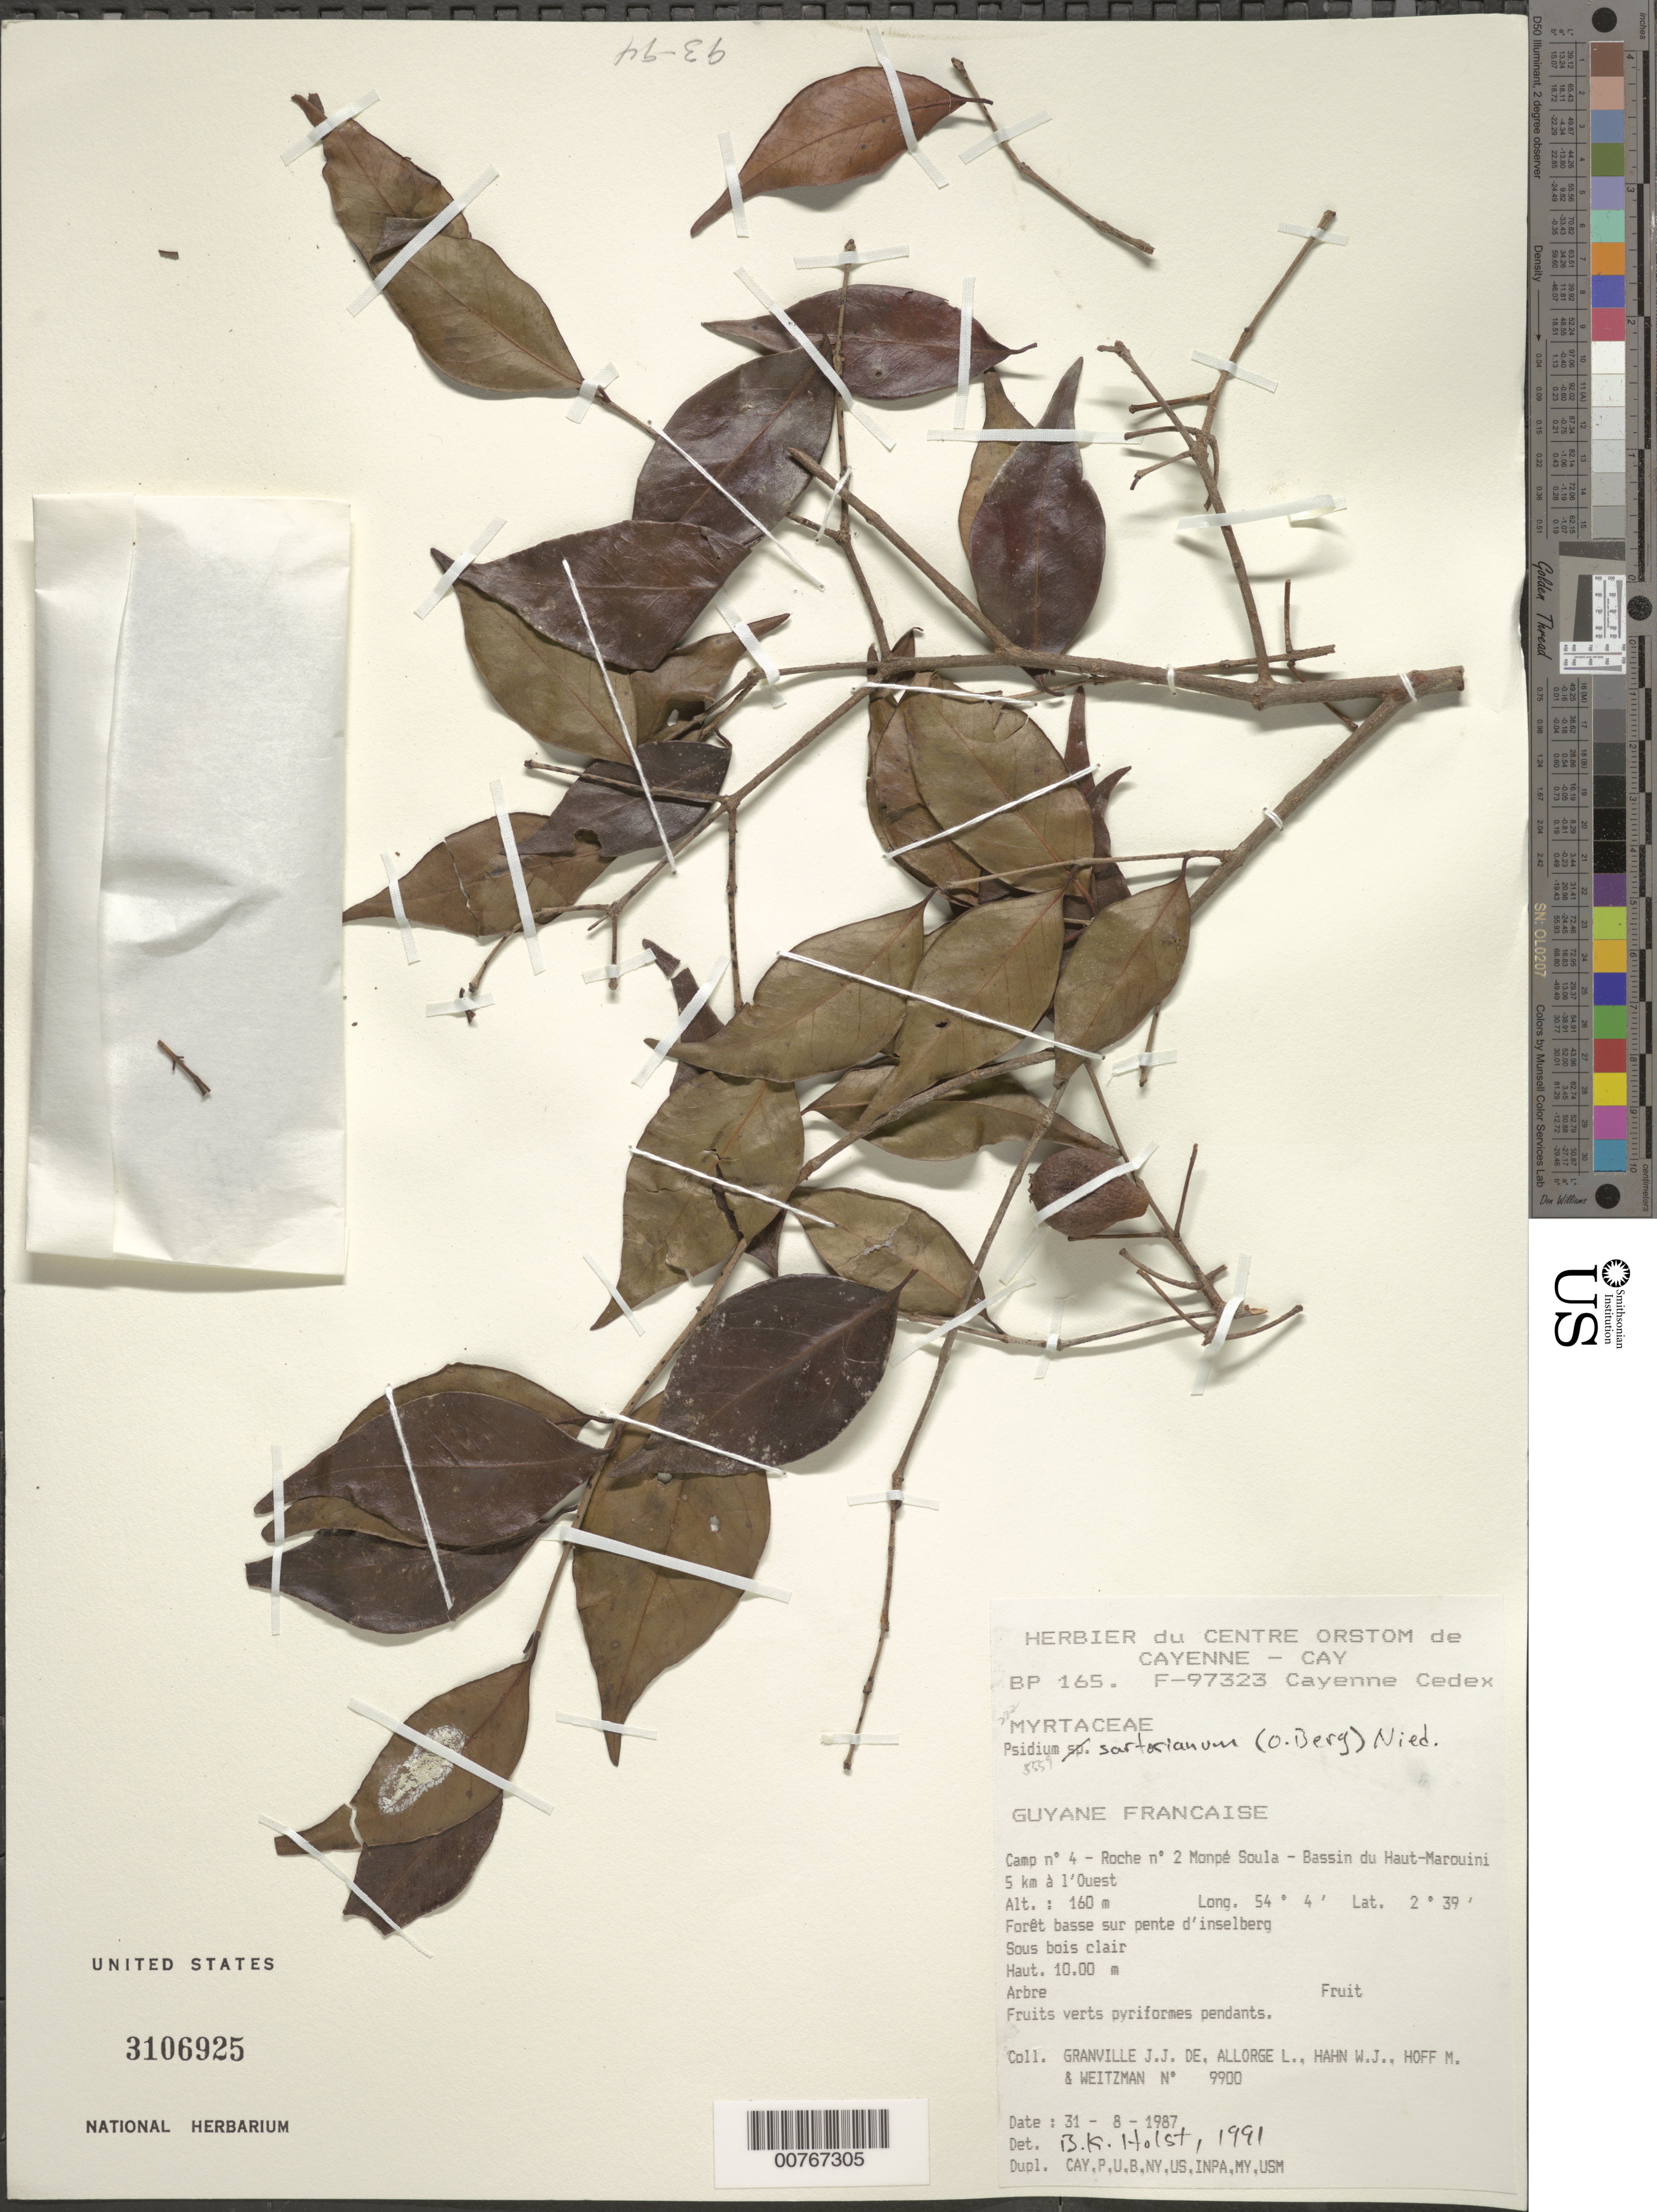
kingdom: Plantae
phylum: Tracheophyta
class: Magnoliopsida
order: Myrtales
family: Myrtaceae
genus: Psidium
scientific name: Psidium sartorianum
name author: (O. Berg) Nied.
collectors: J.-J. de Granville, L. Allorge, W. J. Hahn, M. Hoff & Weitzman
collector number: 9900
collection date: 1987-08-31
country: French Guiana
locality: Guyane Francaise, Camp n° 4 - Roche n° 2 Monpé Soula - Bassin du Haut-Marouini 5 km à l'Ouest.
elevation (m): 160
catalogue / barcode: US 3106925